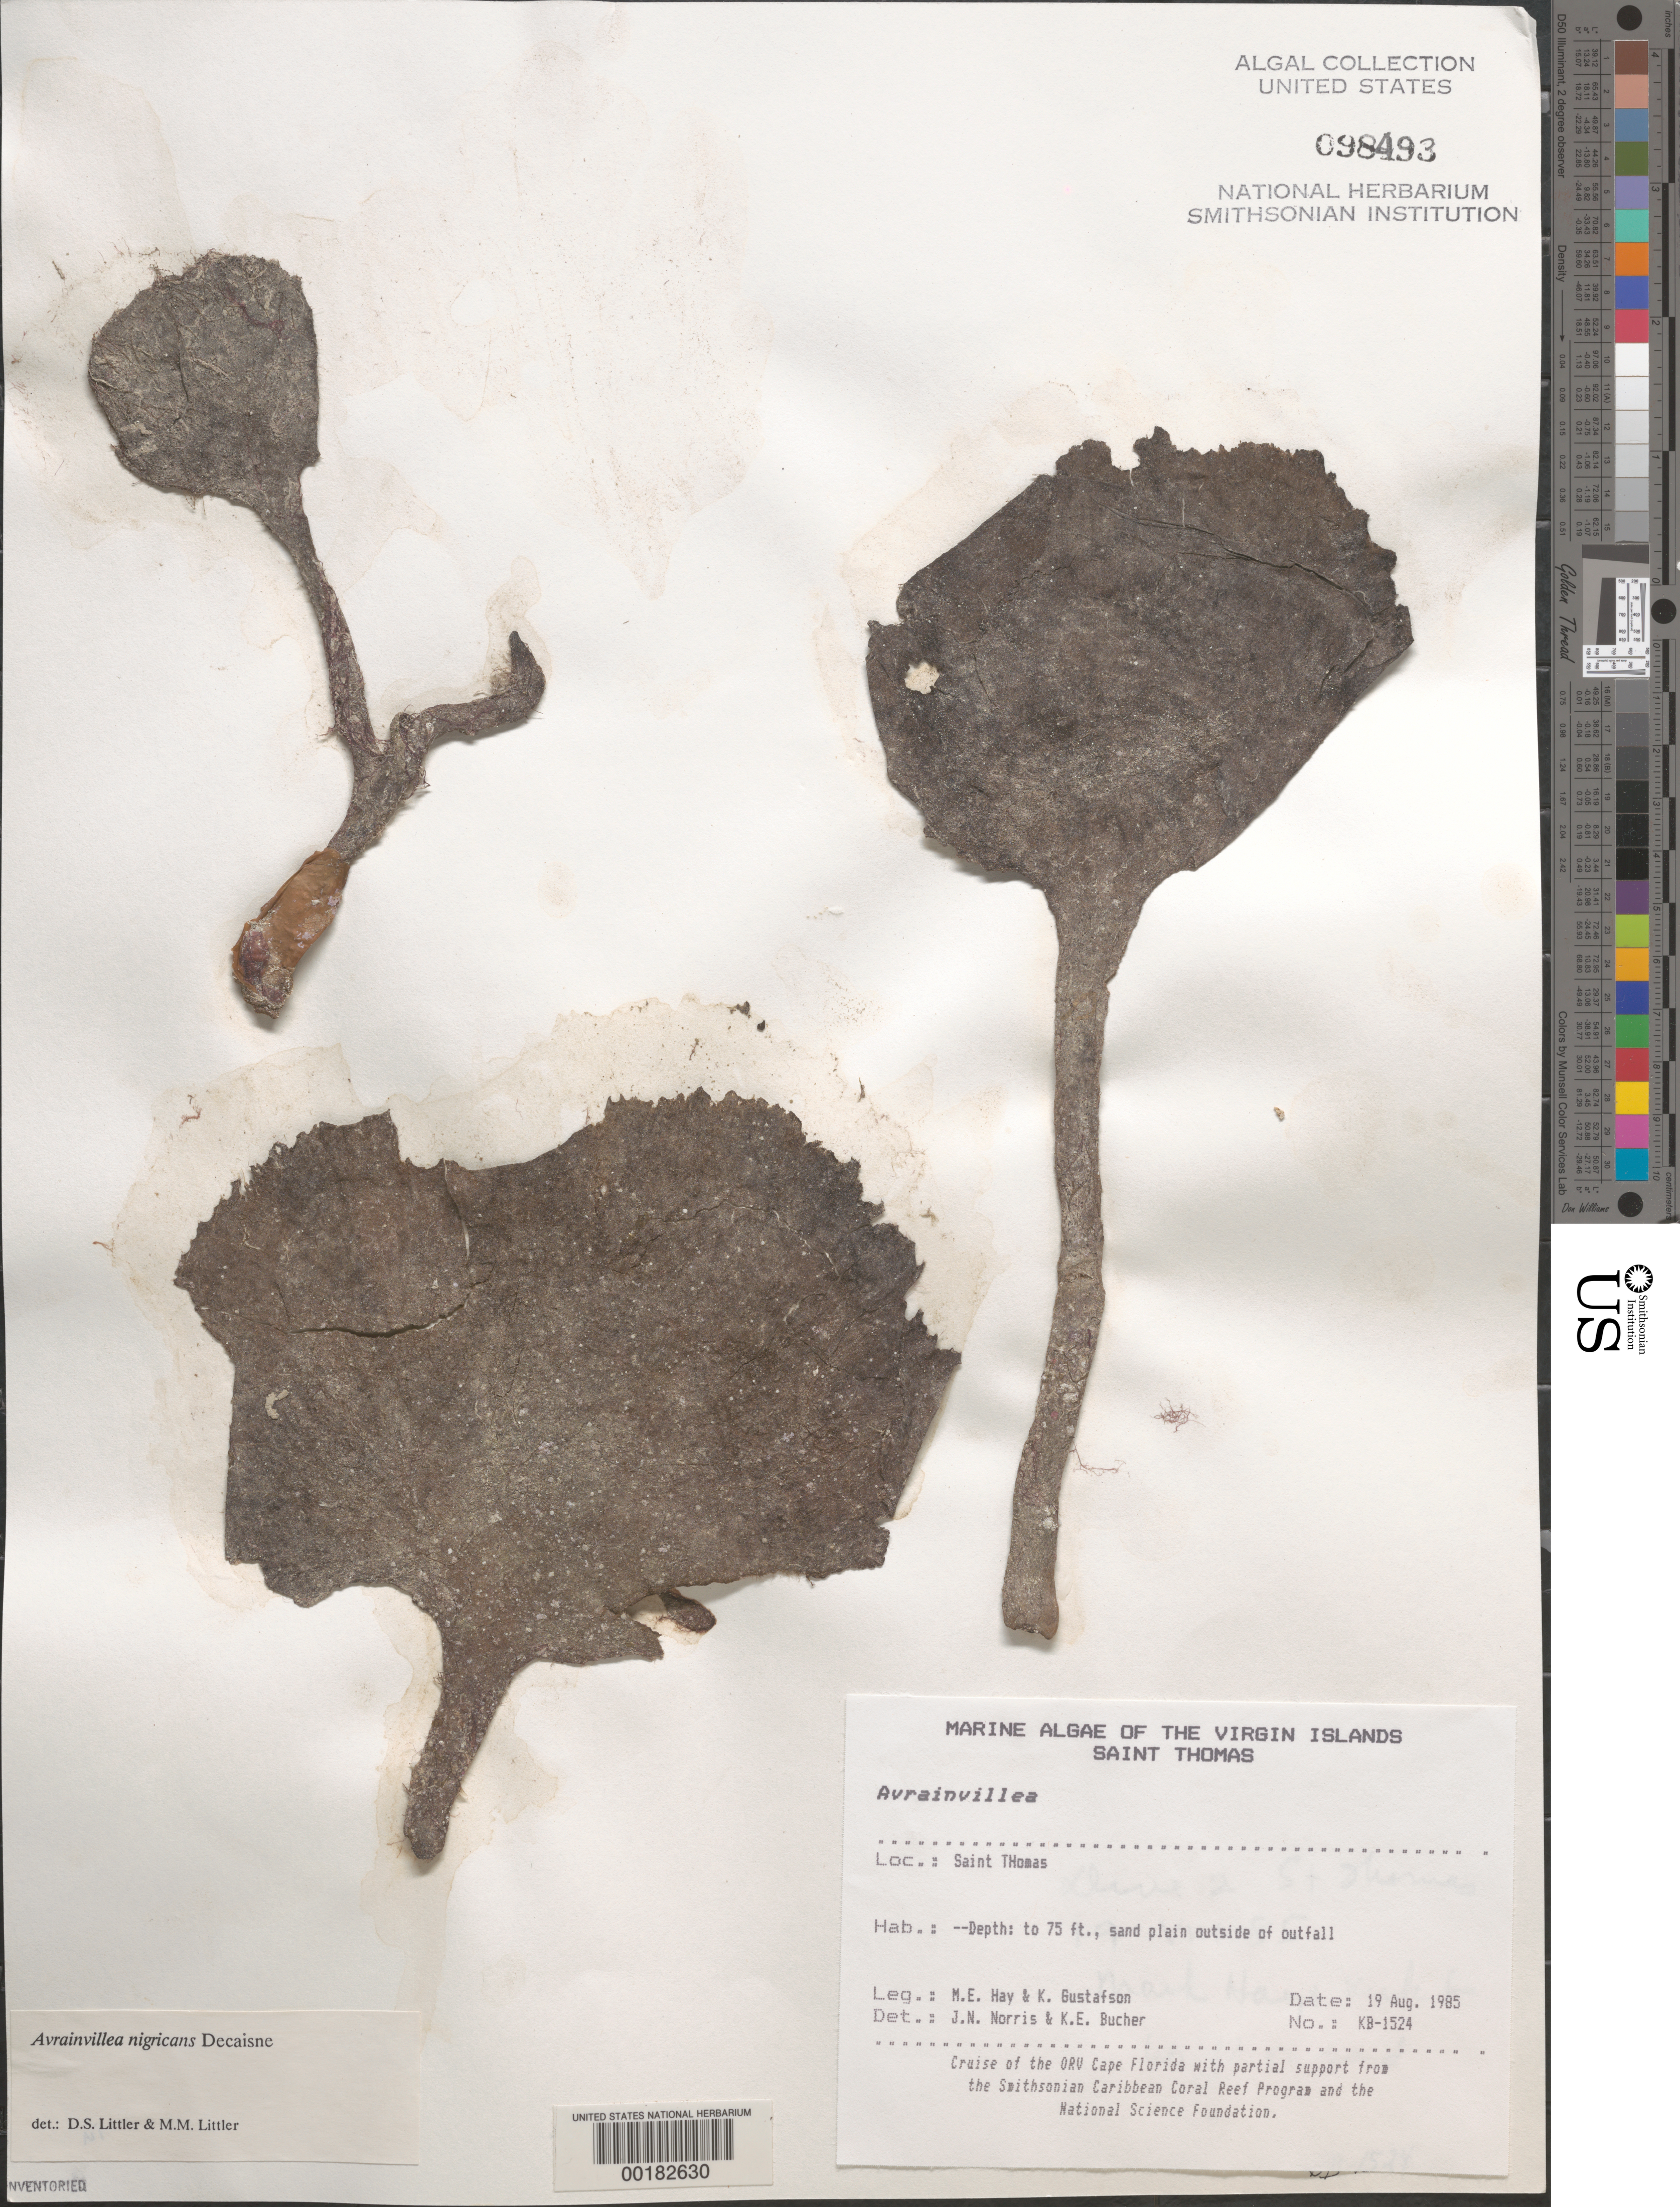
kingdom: Plantae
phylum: Chlorophyta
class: Ulvophyceae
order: Bryopsidales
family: Dichotomosiphonaceae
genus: Avrainvillea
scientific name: Avrainvillea nigricans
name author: Decne.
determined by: Littler, D. S.; Littler, M. M.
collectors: M. E. Hay & K. Gustafson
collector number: KB-1524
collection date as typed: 19 Aug 1985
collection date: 1985-08-19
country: U.S. Virgin Islands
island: St. Thomas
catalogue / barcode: US 98493